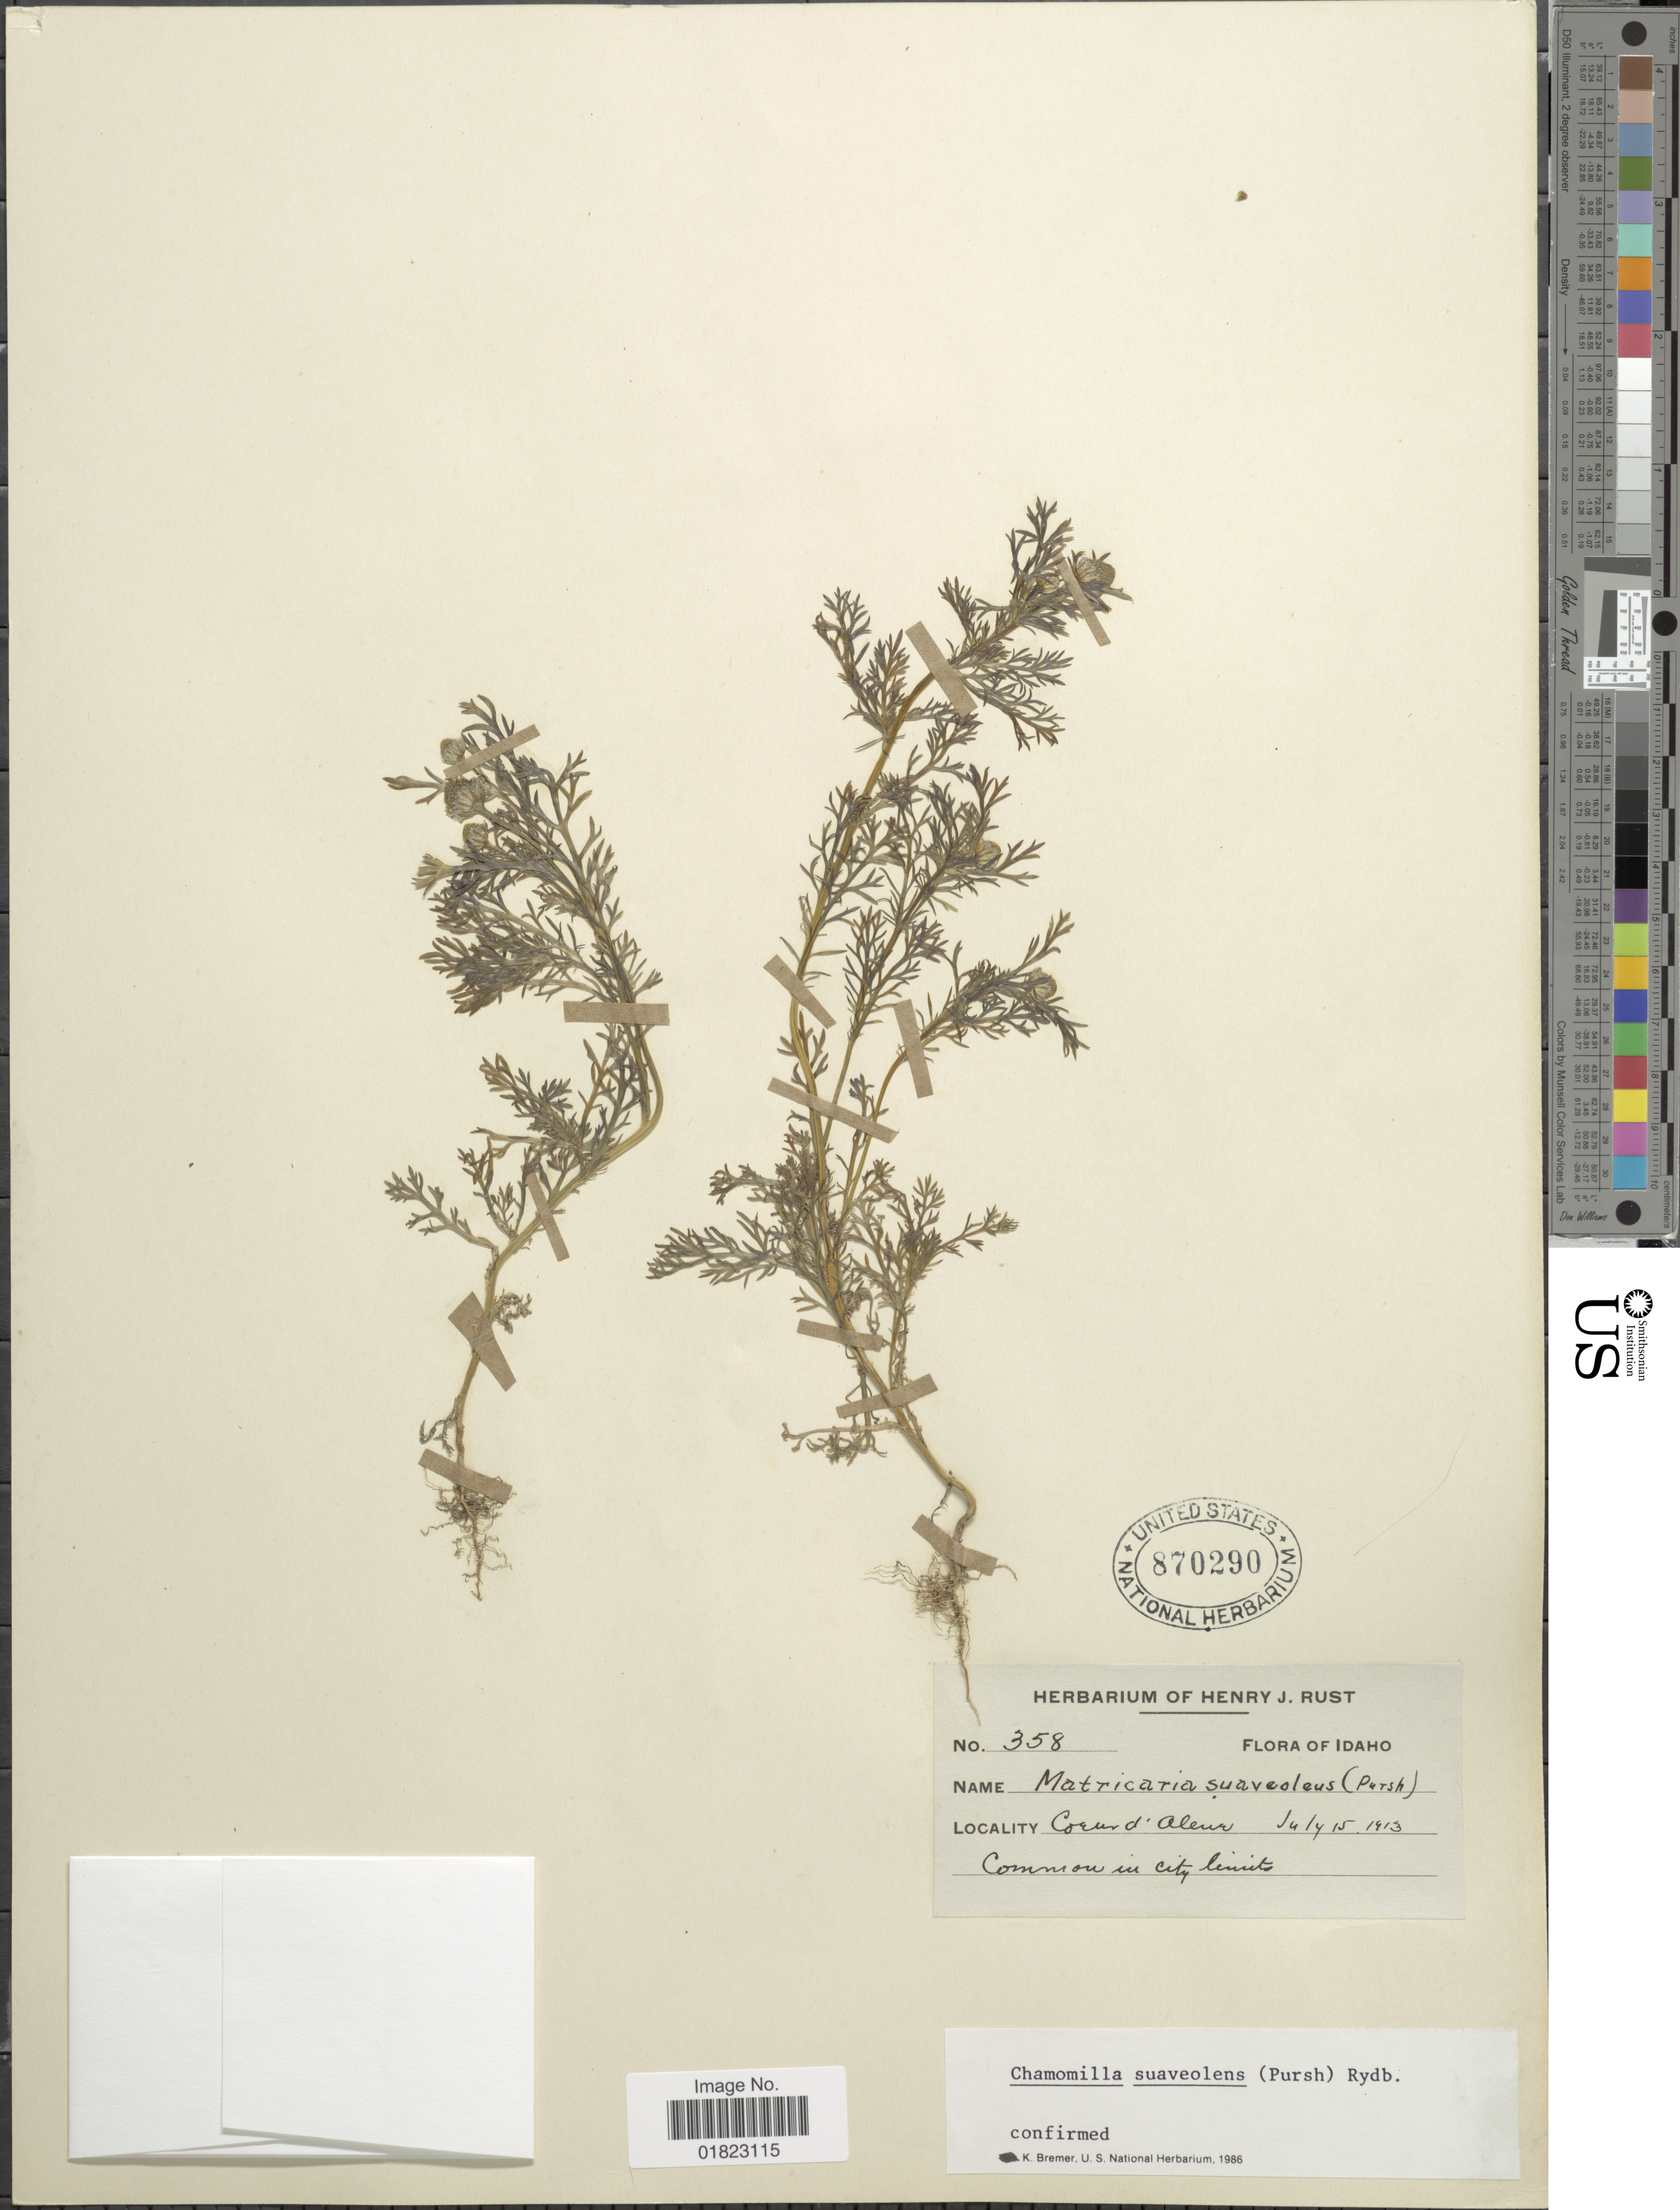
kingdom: Plantae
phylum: Tracheophyta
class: Magnoliopsida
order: Asterales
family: Asteraceae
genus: Matricaria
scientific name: Matricaria matricarioides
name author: (Less.) Porter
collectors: ex herb. Henry J. Rust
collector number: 358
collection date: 1913-07-15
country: United States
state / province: Idaho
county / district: Kootenai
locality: Coeur d' Alene, Idaho.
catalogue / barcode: US 870290